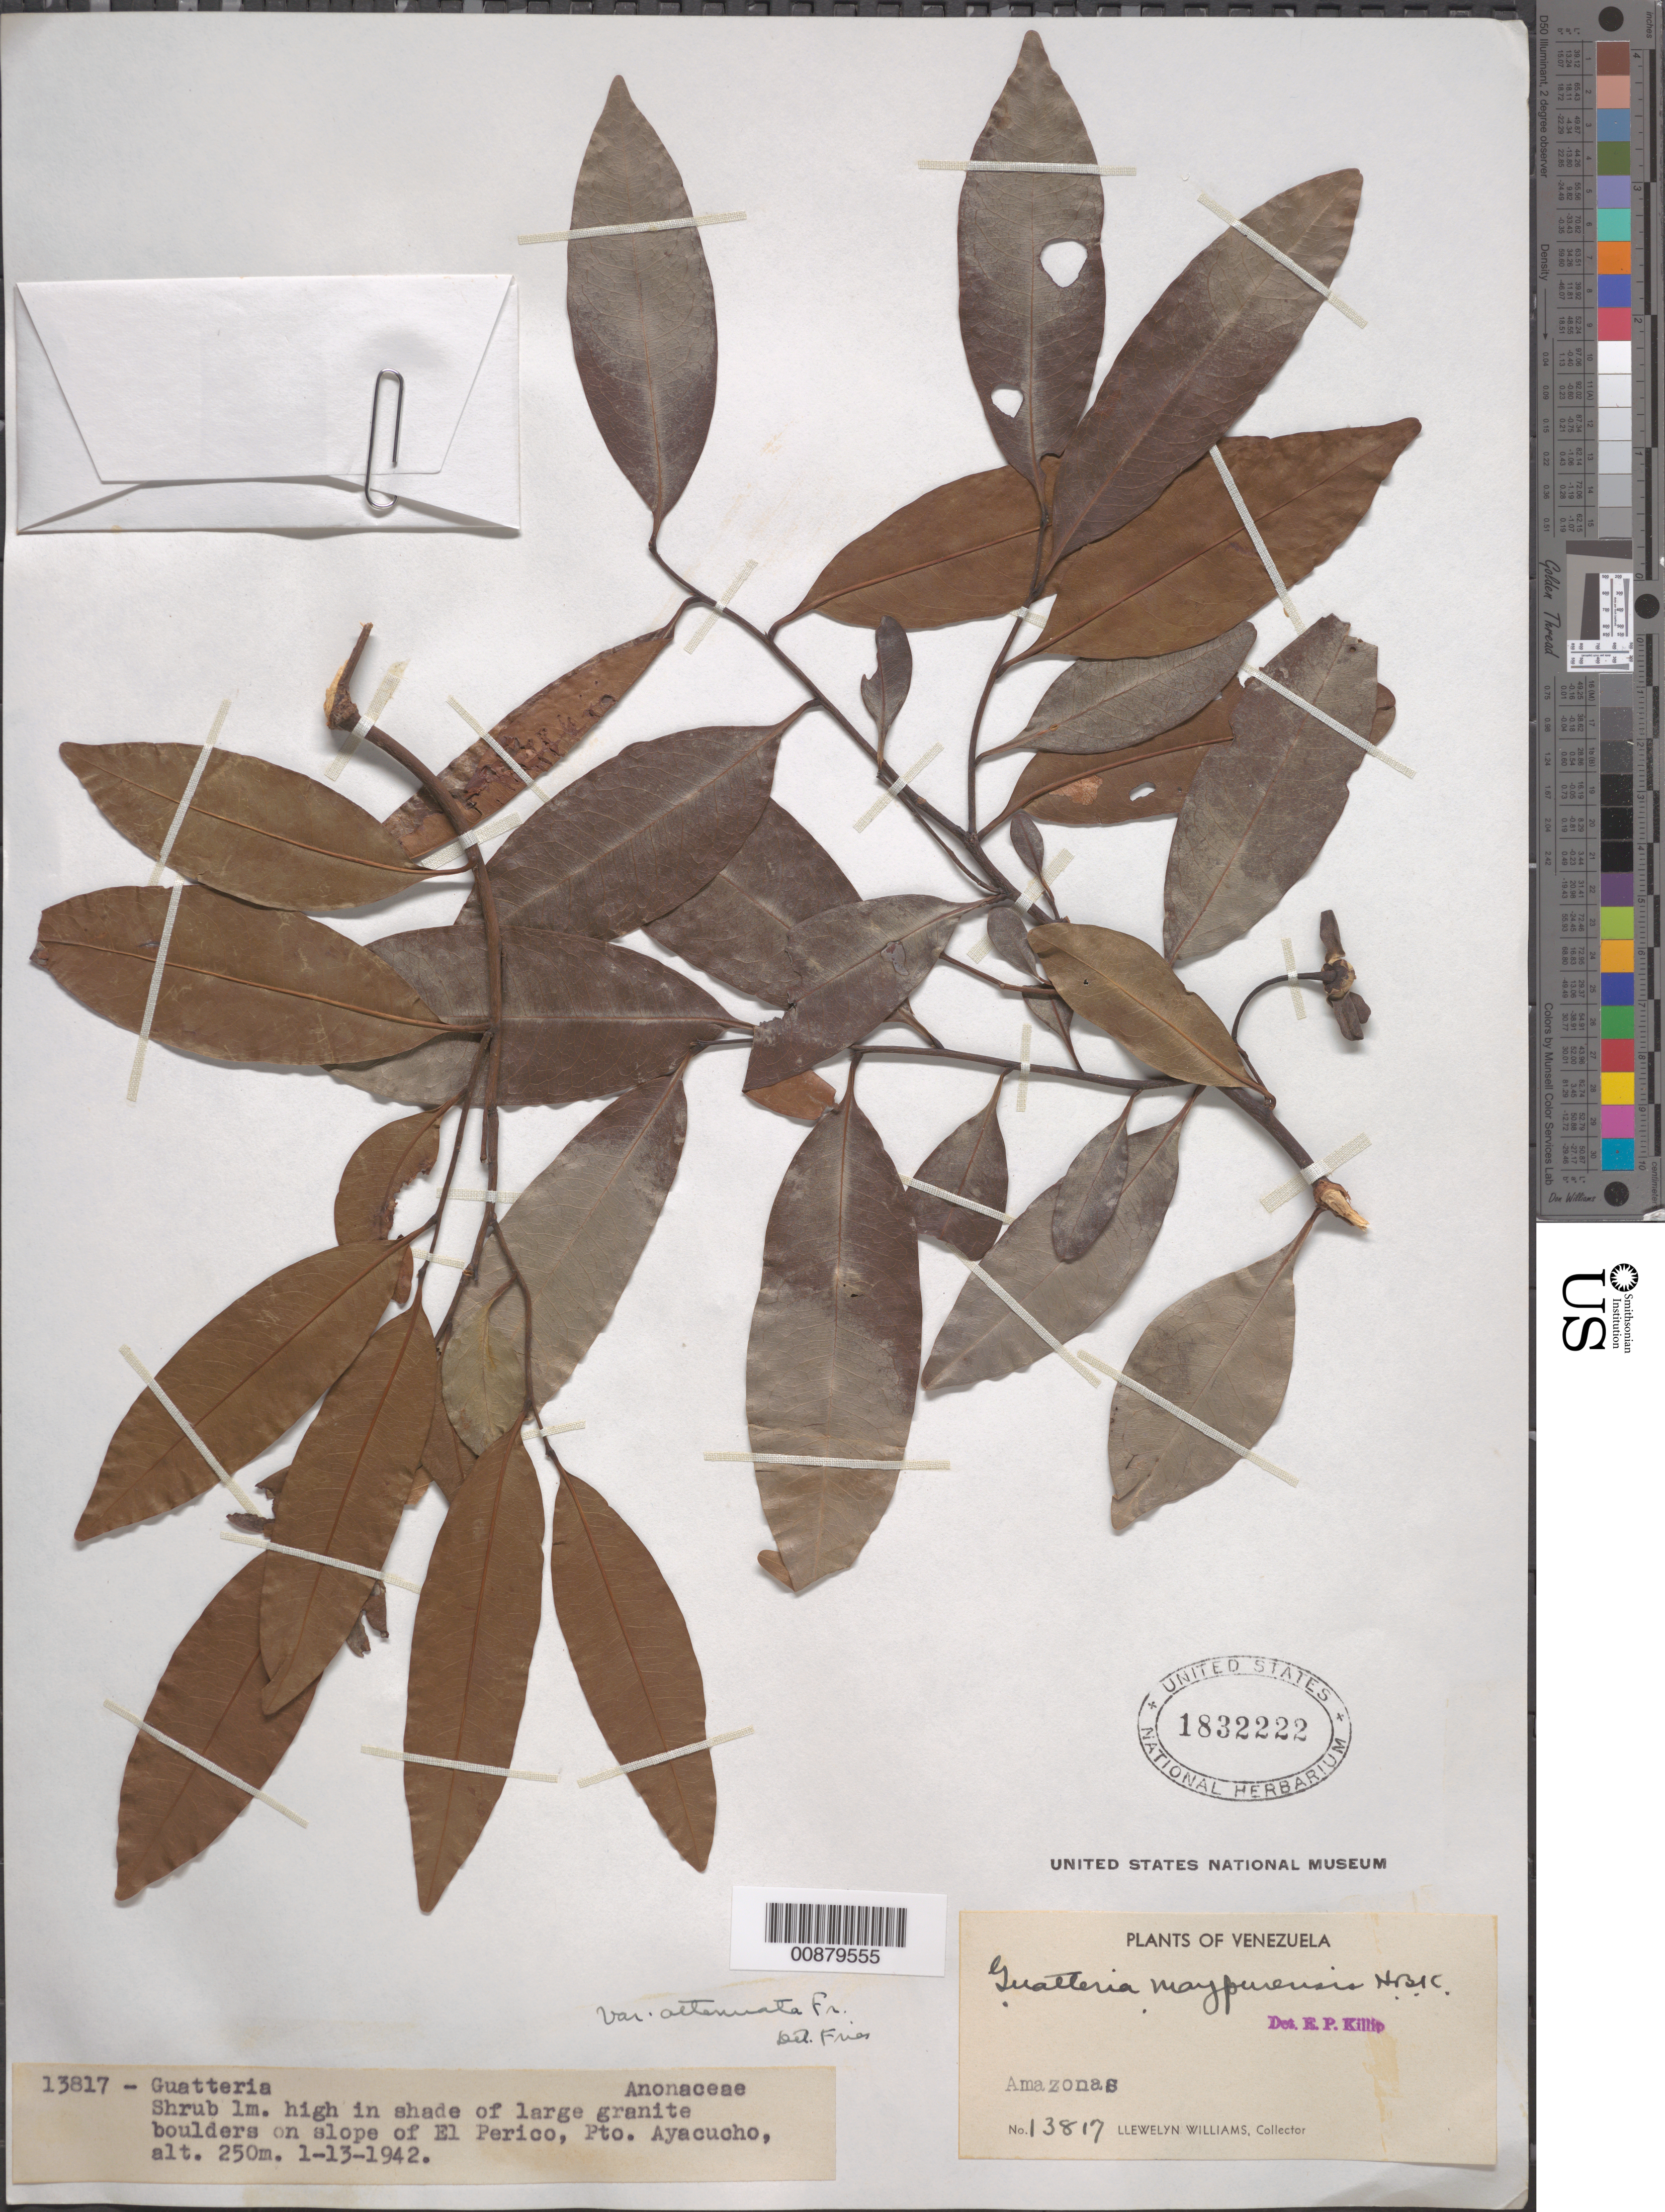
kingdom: Plantae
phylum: Tracheophyta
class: Magnoliopsida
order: Magnoliales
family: Annonaceae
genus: Guatteria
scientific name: Guatteria maypurensis var. attenuata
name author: R.E. Fr.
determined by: Fries, R. E.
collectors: Ll. Williams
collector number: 13817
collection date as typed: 13-Jan-42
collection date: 1942-01-13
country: Venezuela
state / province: Amazonas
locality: El Perico, Puerto Ayacucho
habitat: Shade of large granite boulders on slope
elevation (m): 250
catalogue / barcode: US 1832222